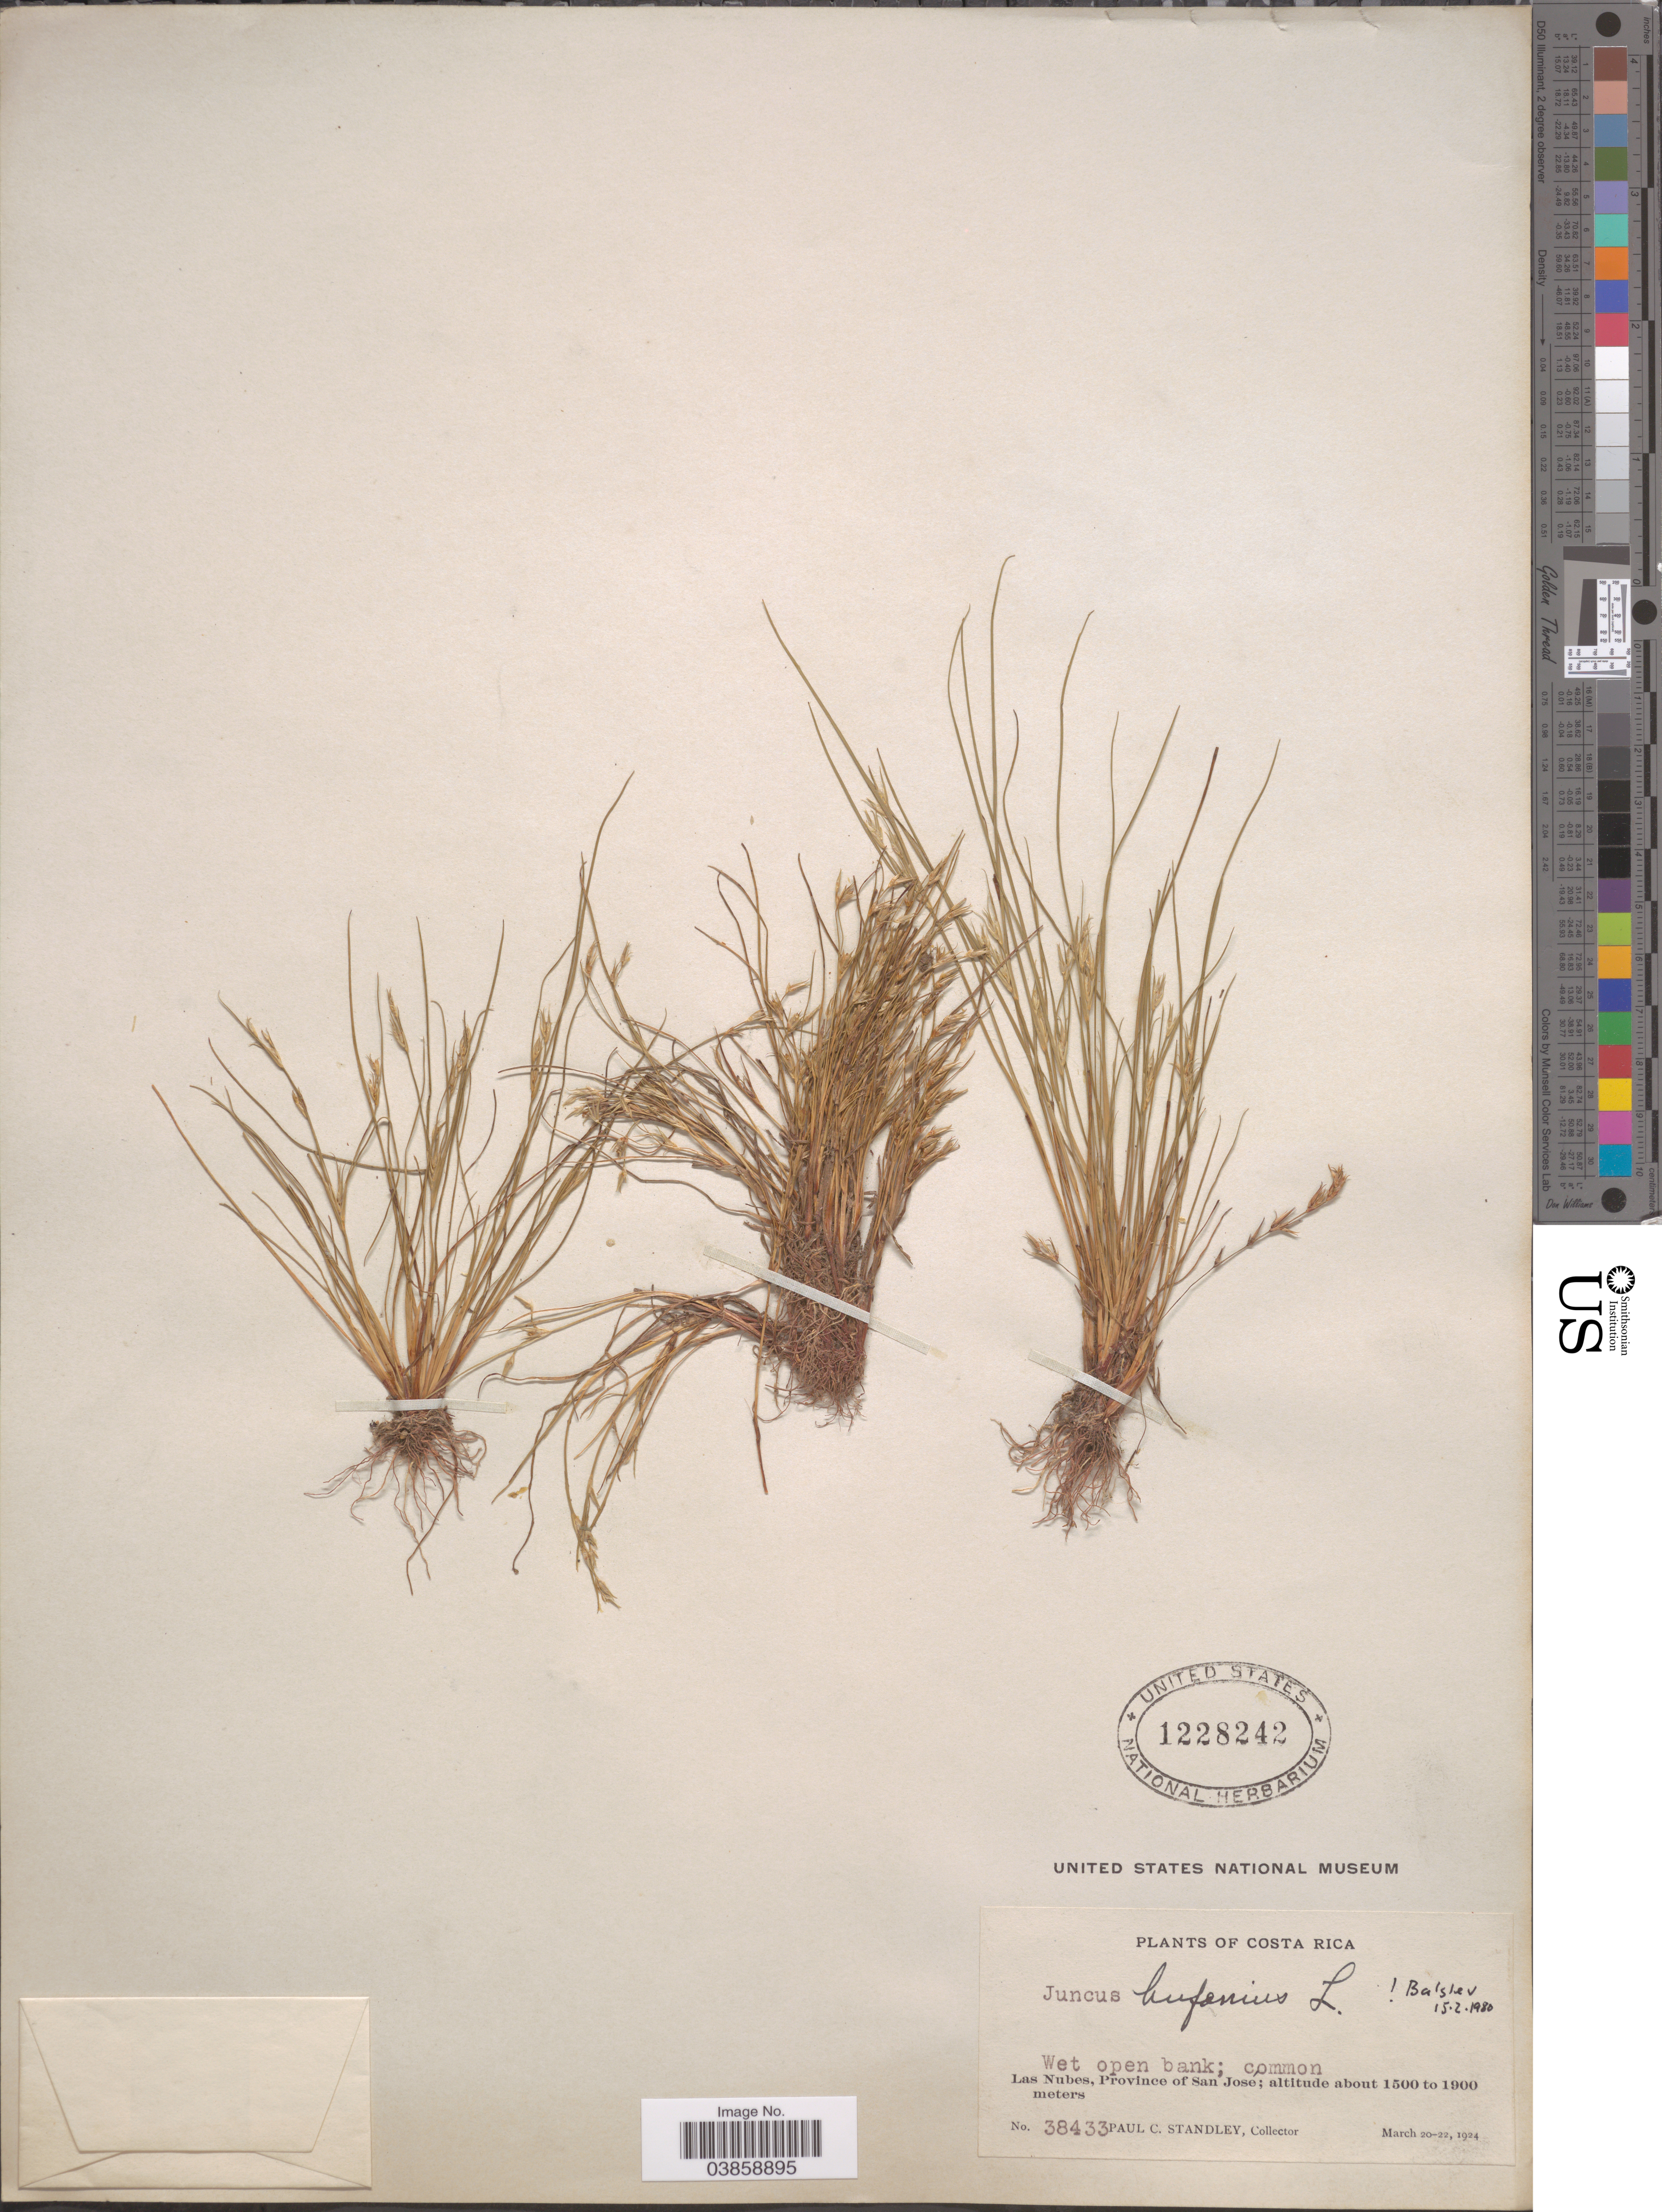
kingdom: Plantae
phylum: Tracheophyta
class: Liliopsida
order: Poales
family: Juncaceae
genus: Juncus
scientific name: Juncus bufonius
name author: L.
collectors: P. C. Standley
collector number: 38433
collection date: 1924-03-20/1924-03-22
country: Costa Rica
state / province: San José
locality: Las Nubes.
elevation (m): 1500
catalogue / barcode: US 1228242